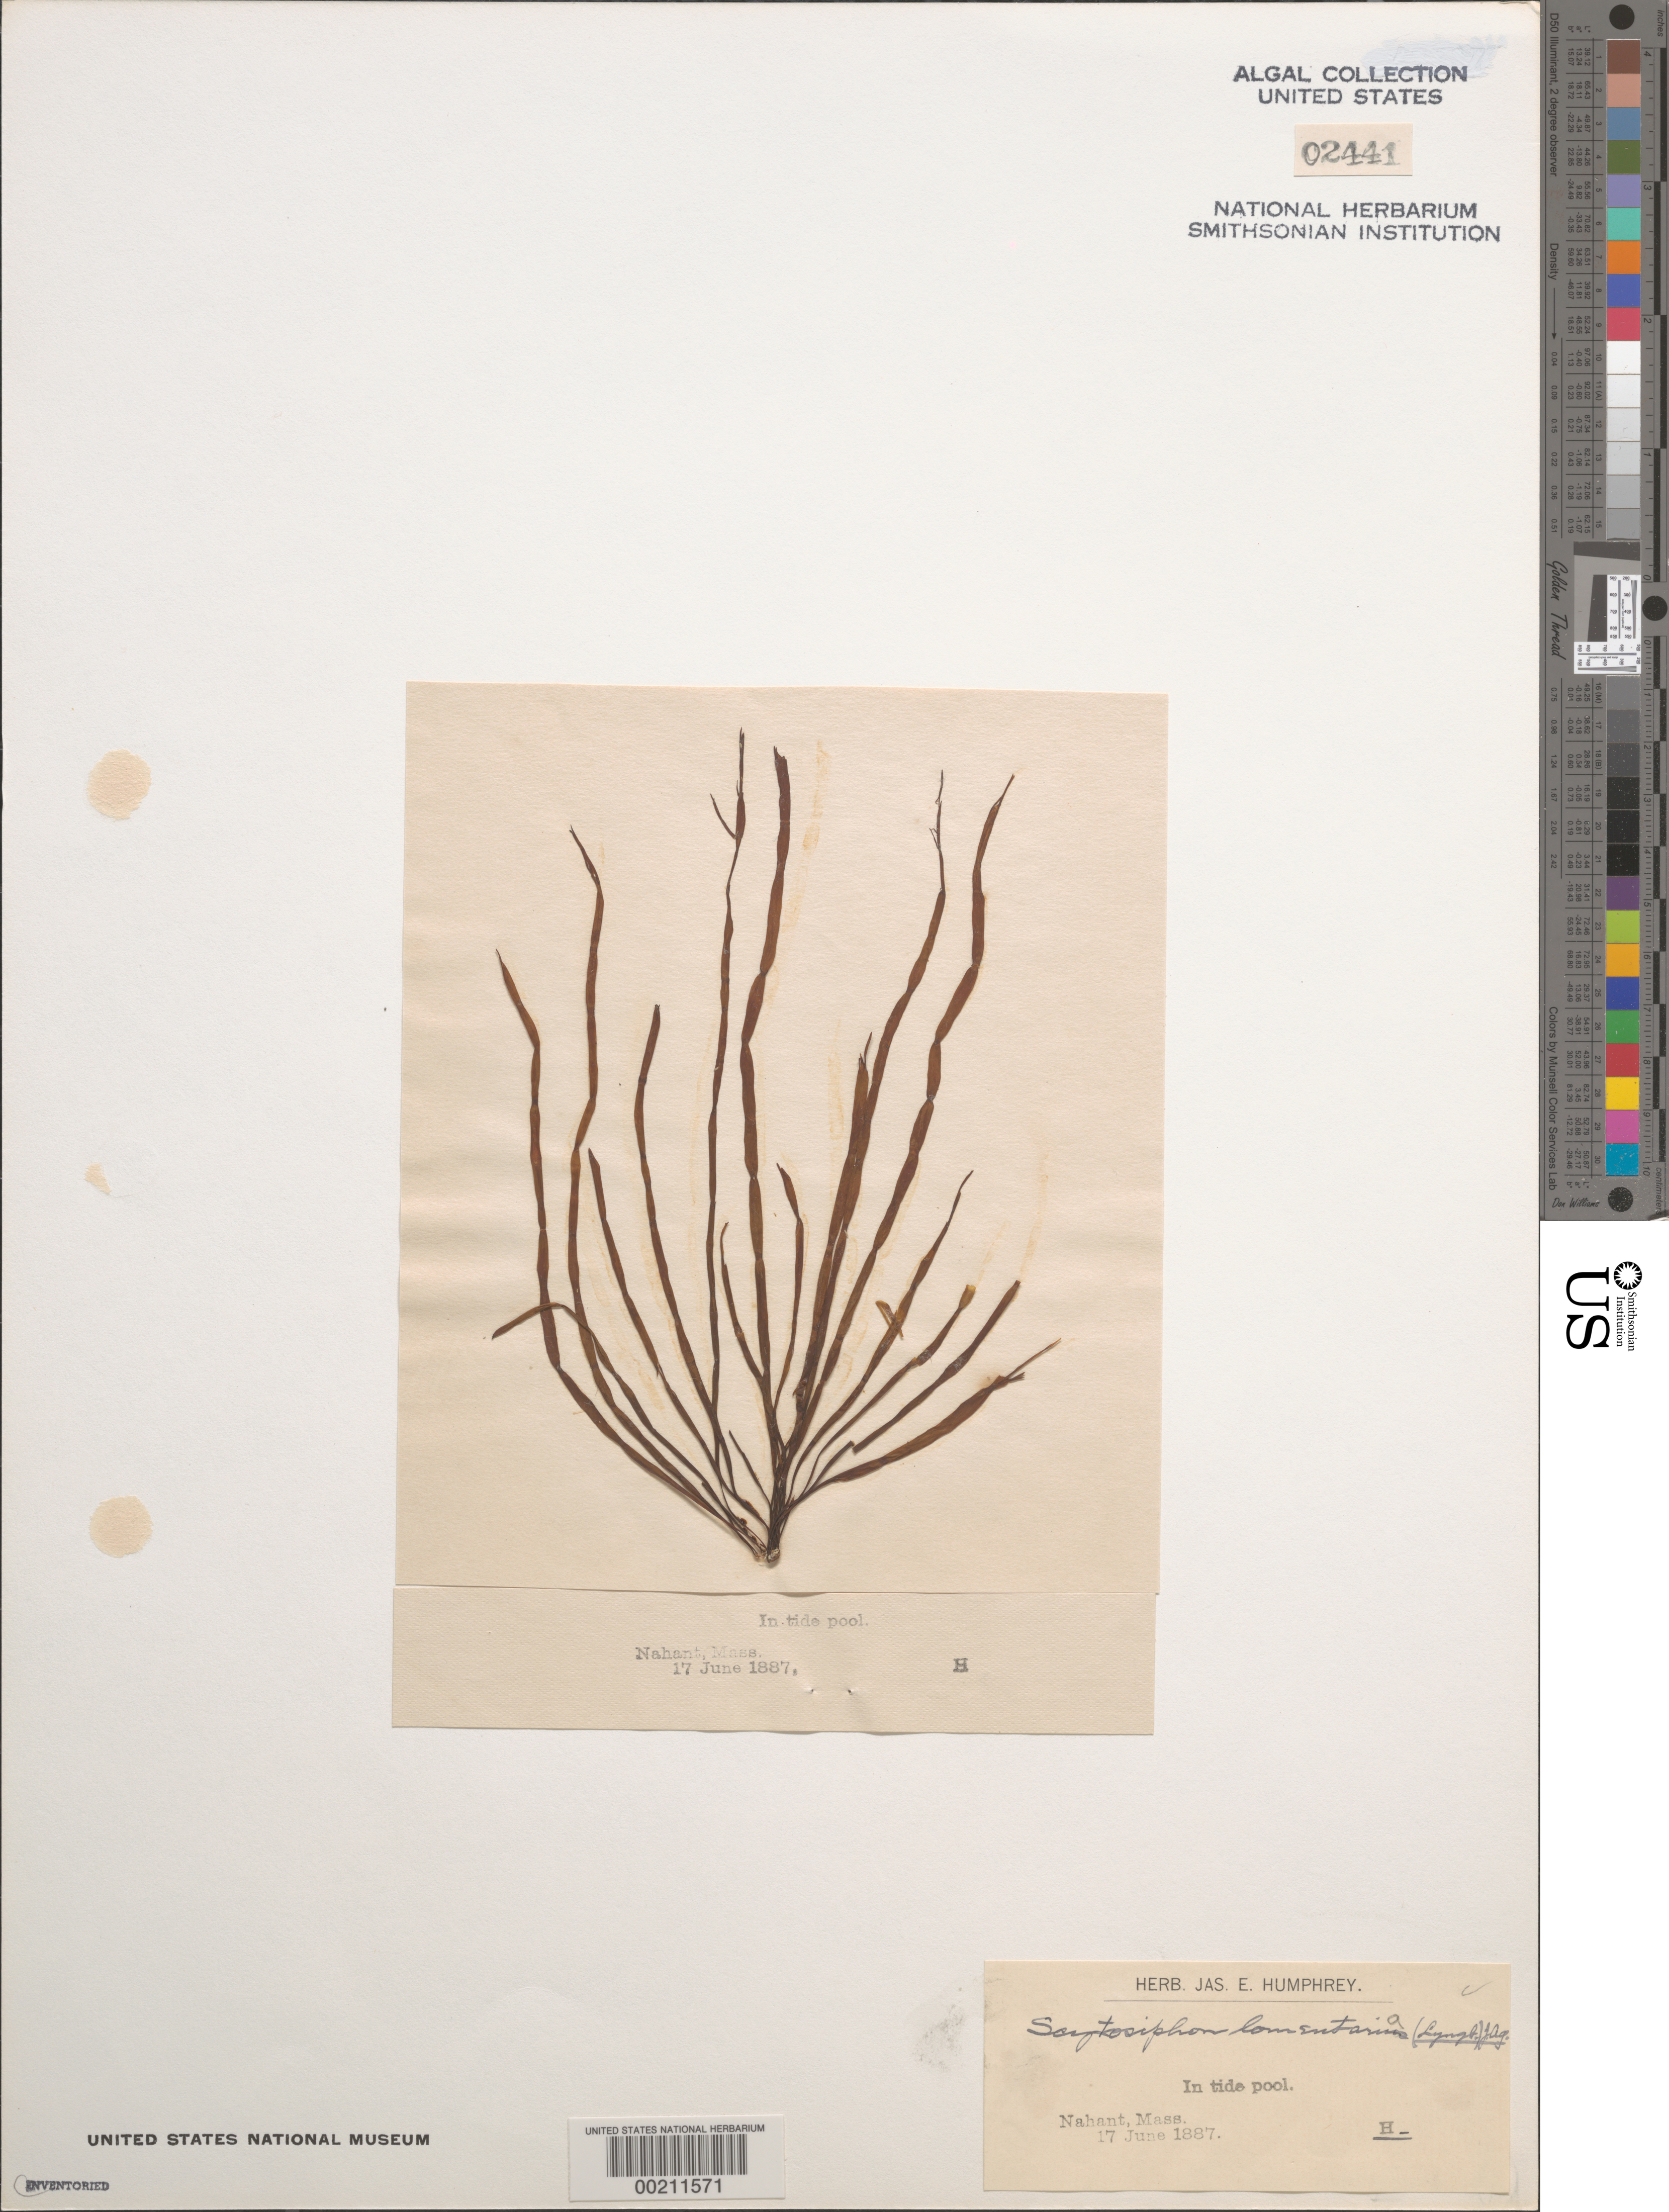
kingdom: Chromista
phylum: Ochrophyta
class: Phaeophyceae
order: Scytosiphonales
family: Scytosiphonaceae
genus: Scytosiphon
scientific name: Scytosiphon lomentaria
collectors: J. Humphrey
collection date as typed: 17 Jun 1887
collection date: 1887-06-17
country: United States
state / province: Massachusetts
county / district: Essex County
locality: Nahant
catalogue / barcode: US 2441